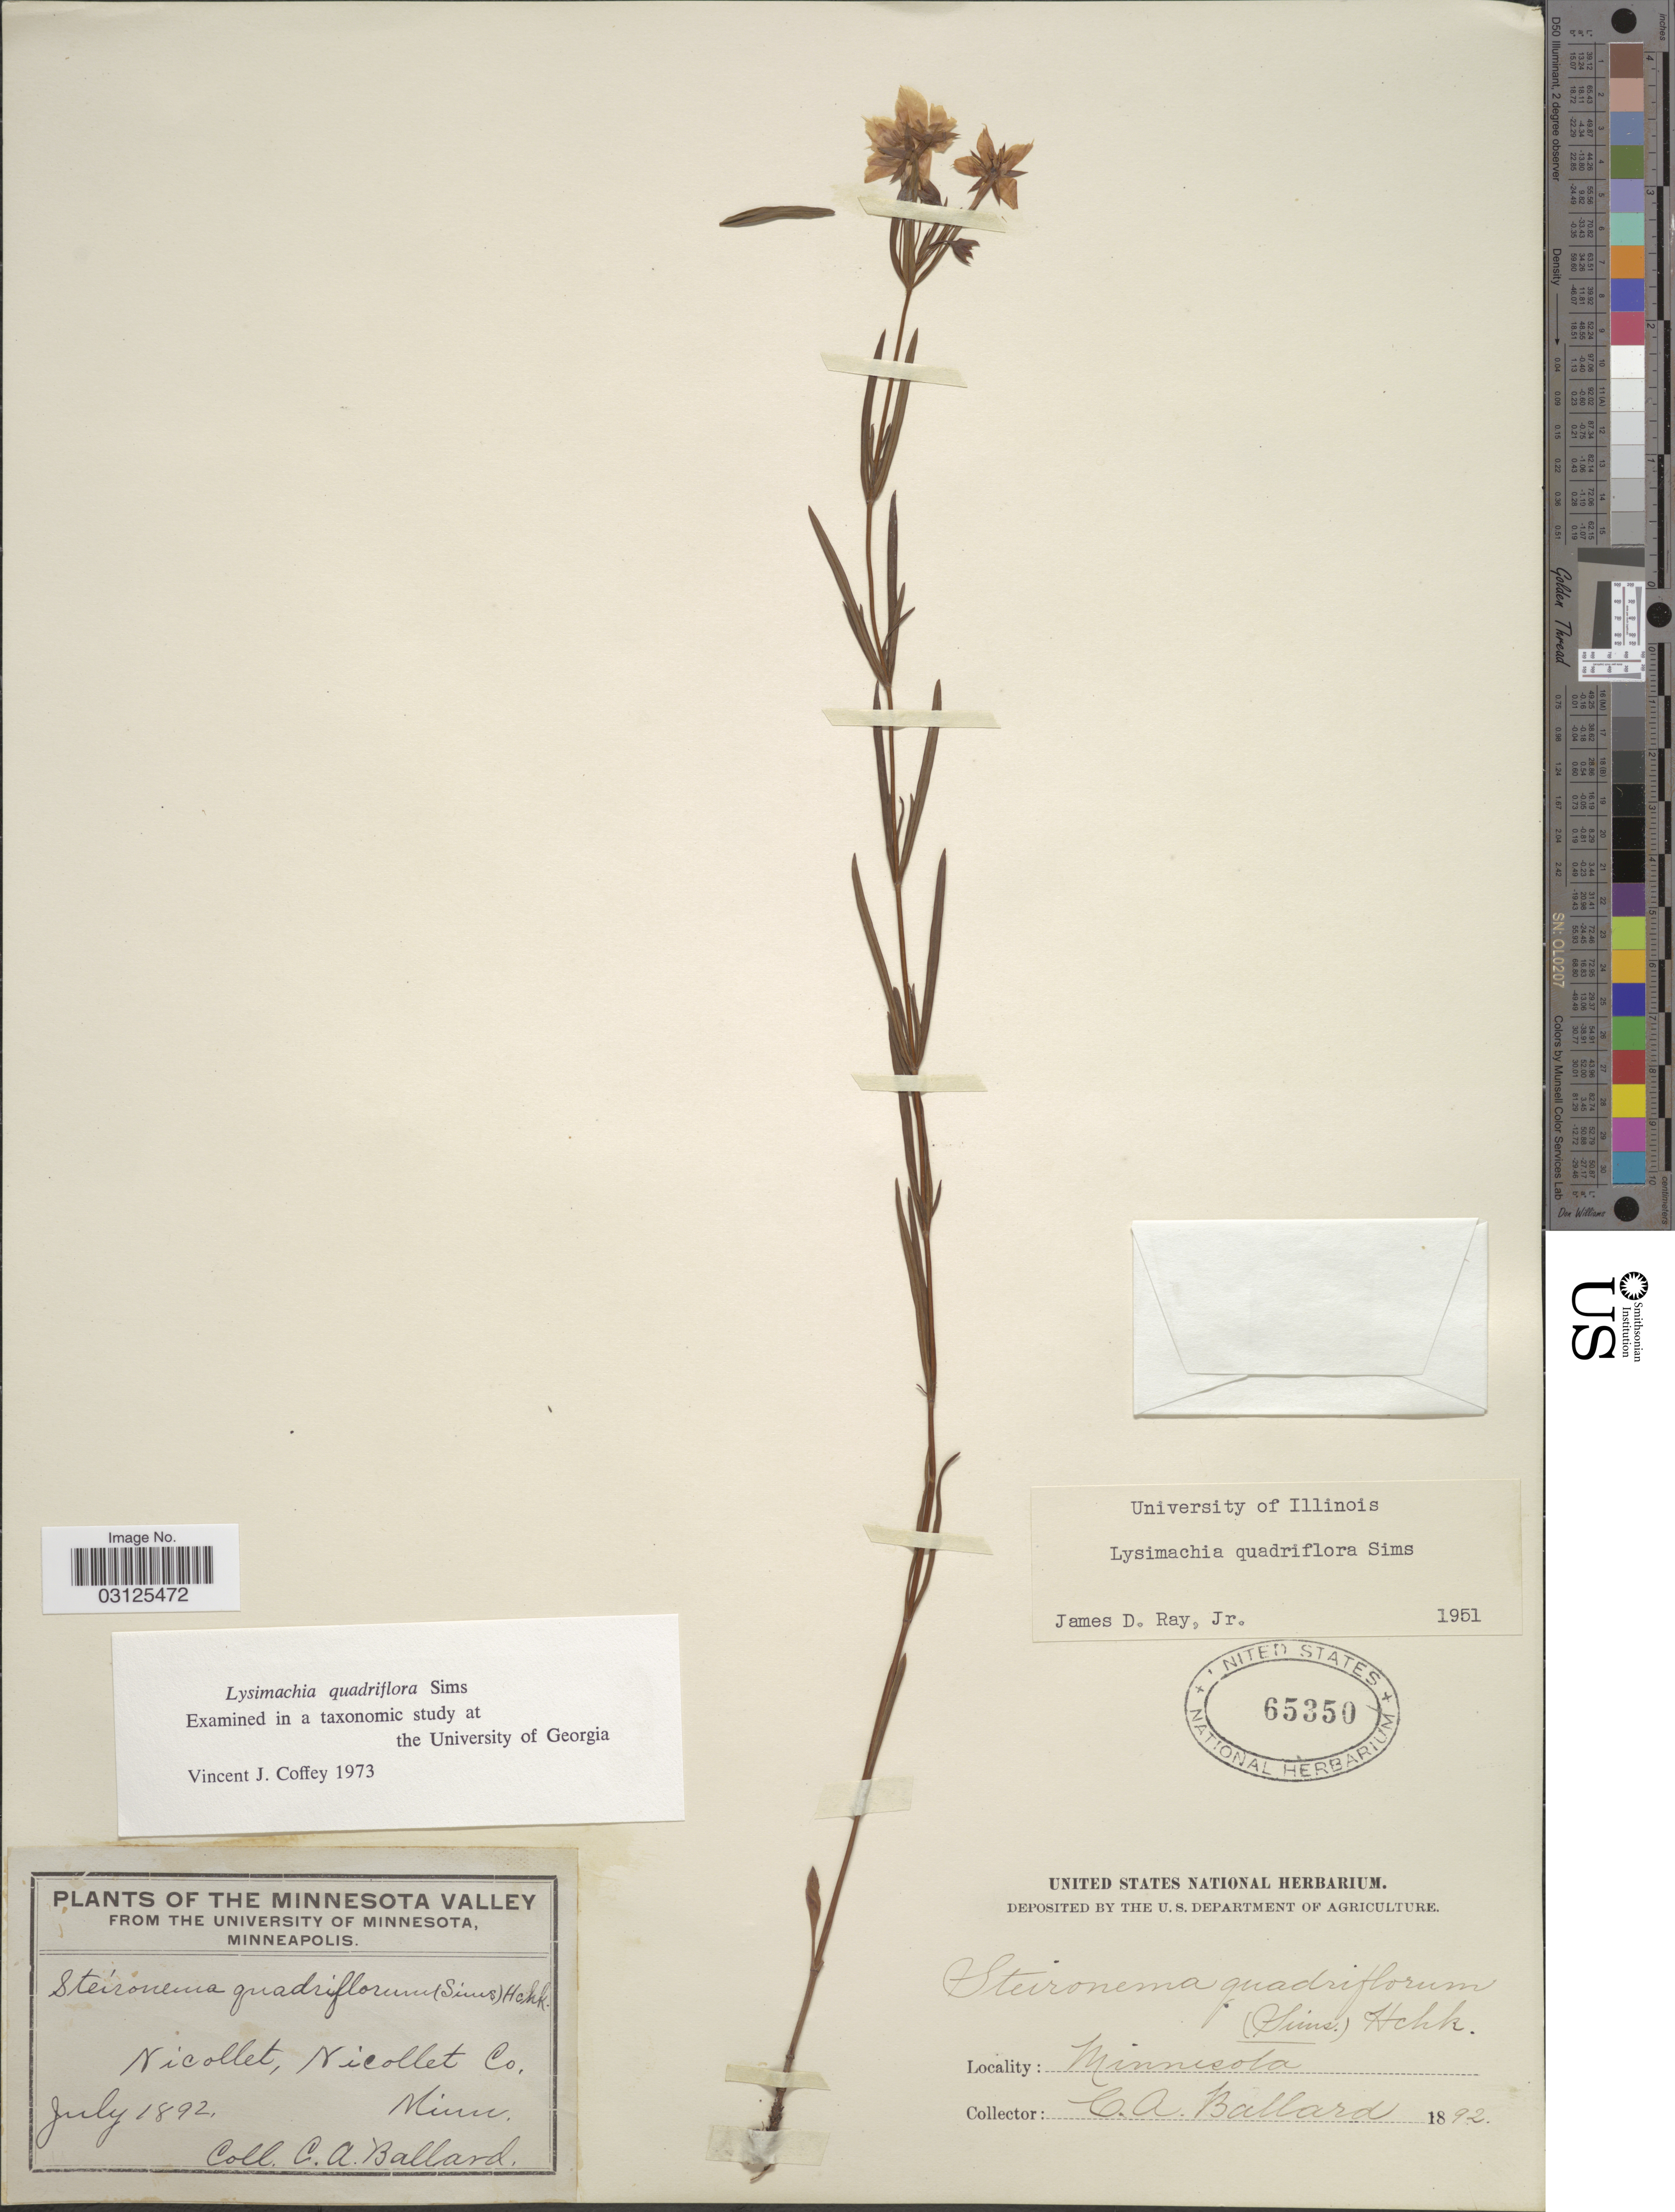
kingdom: Plantae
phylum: Tracheophyta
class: Magnoliopsida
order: Ericales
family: Primulaceae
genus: Steironema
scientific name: Steironema quadriflorum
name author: (Sims) Hitchc.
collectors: C. A. Ballard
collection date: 1892-07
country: United States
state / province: Minnesota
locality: Nicollet, Nicollet Co., The Minnesota Valley.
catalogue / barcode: US 65350